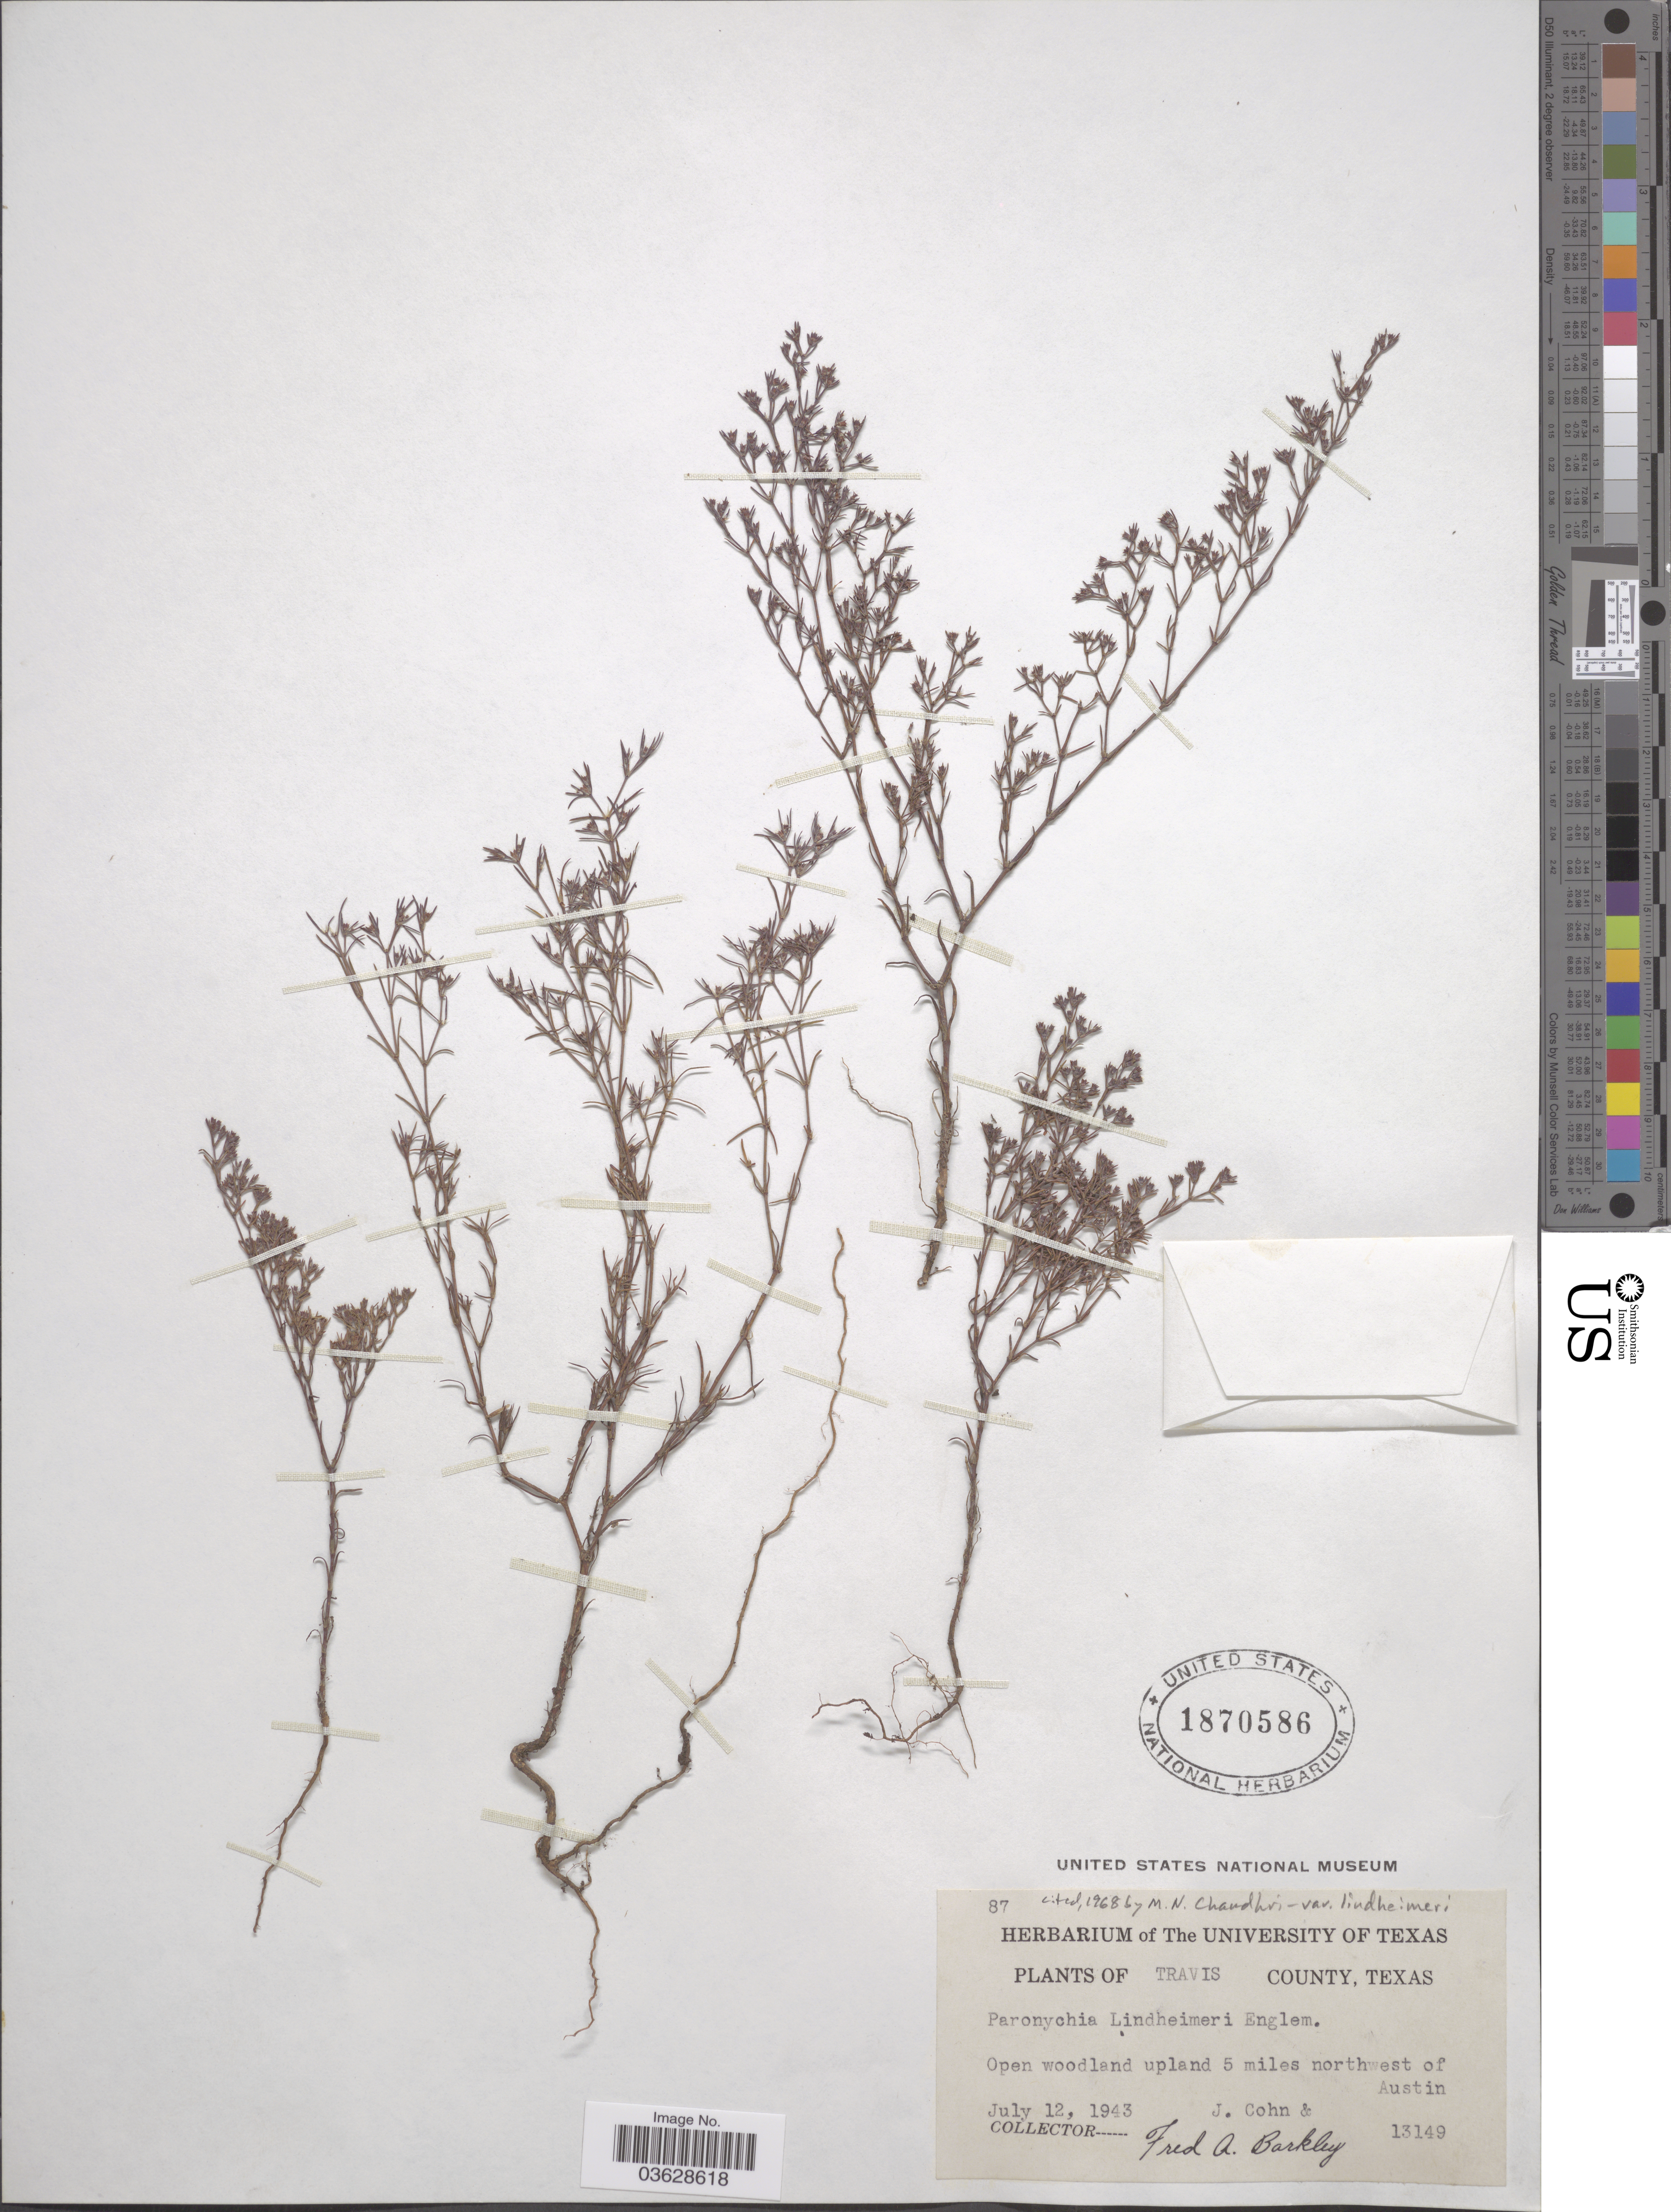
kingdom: Plantae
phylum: Tracheophyta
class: Magnoliopsida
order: Caryophyllales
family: Caryophyllaceae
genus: Paronychia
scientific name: Paronychia lindheimeri var. lindheimeri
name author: Engelm. ex A. Gray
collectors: J. Cohn & F. A. Barkley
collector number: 13149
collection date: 1943-07-12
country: United States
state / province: Texas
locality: Travis County. Open woodland upland 5 miles northwest of Austin.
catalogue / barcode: US 1870586